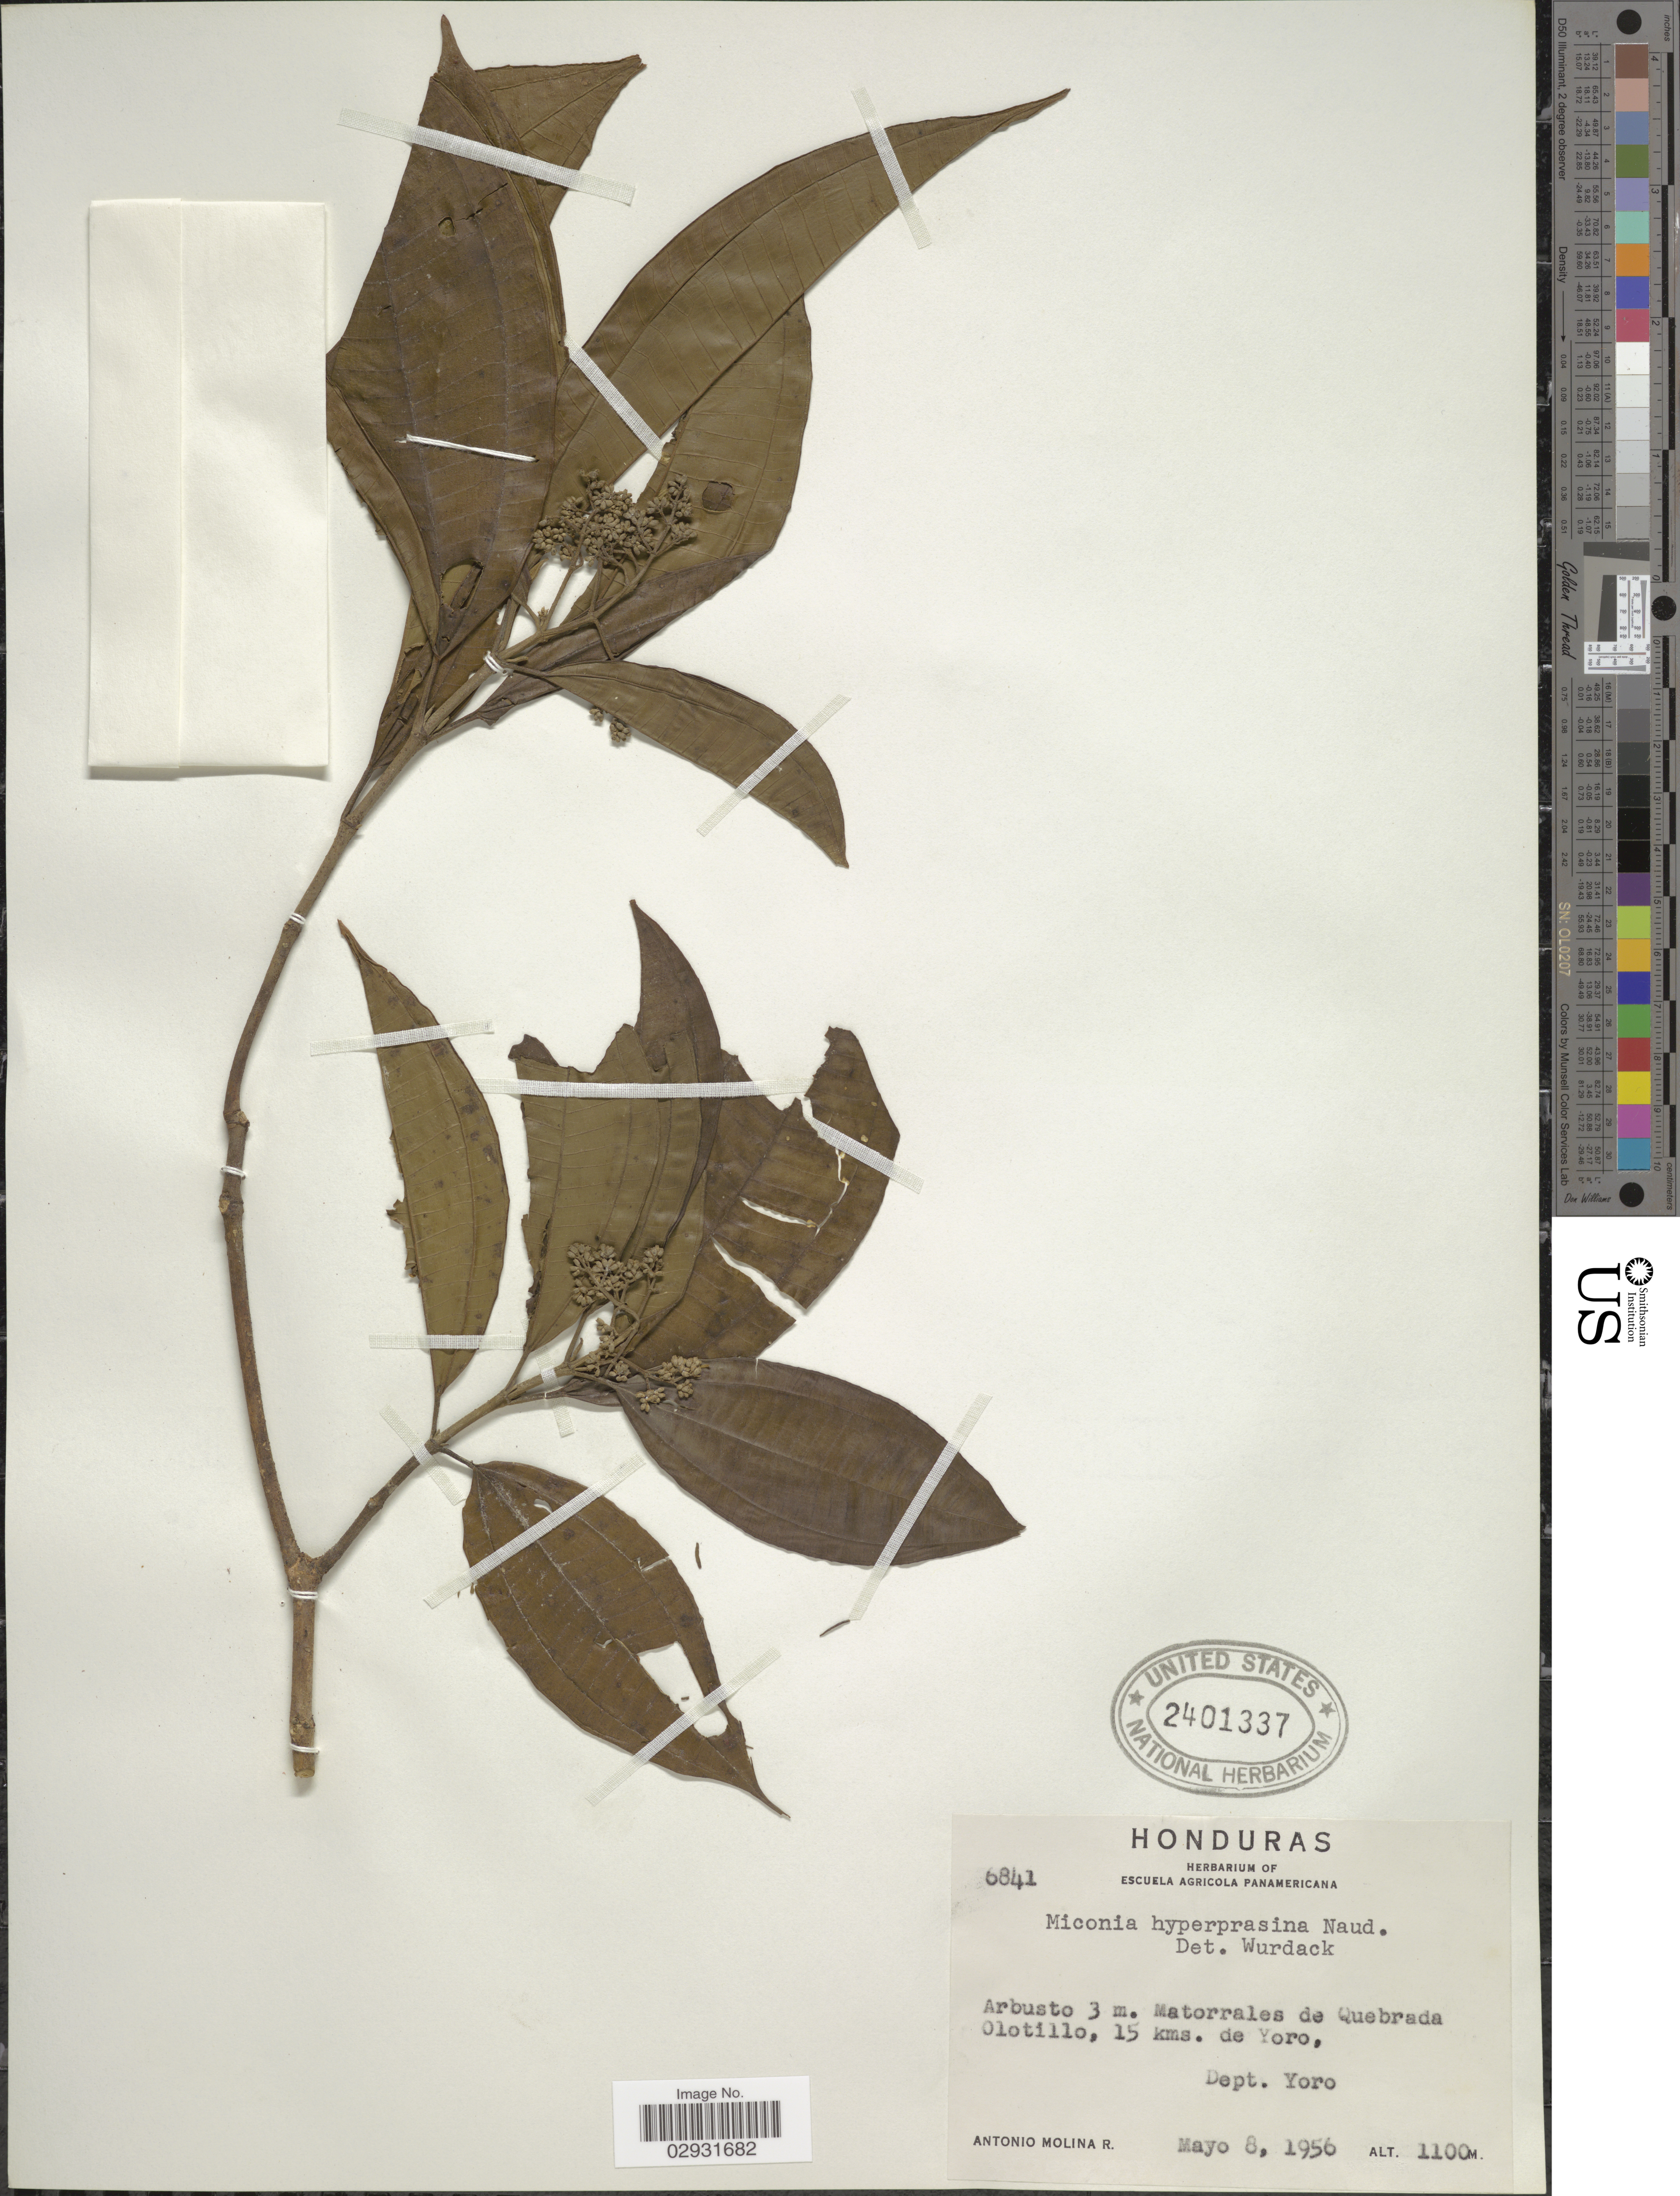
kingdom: Plantae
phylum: Tracheophyta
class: Magnoliopsida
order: Myrtales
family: Melastomataceae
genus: Miconia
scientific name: Miconia affinis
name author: DC.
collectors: A. Molina R.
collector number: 6841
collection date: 1956-05-08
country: Honduras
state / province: Yoro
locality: Matorrales de Quebrada Olotillo, 15 kms. de Yoro, Dept. Yoro.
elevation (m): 1100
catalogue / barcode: US 2401337